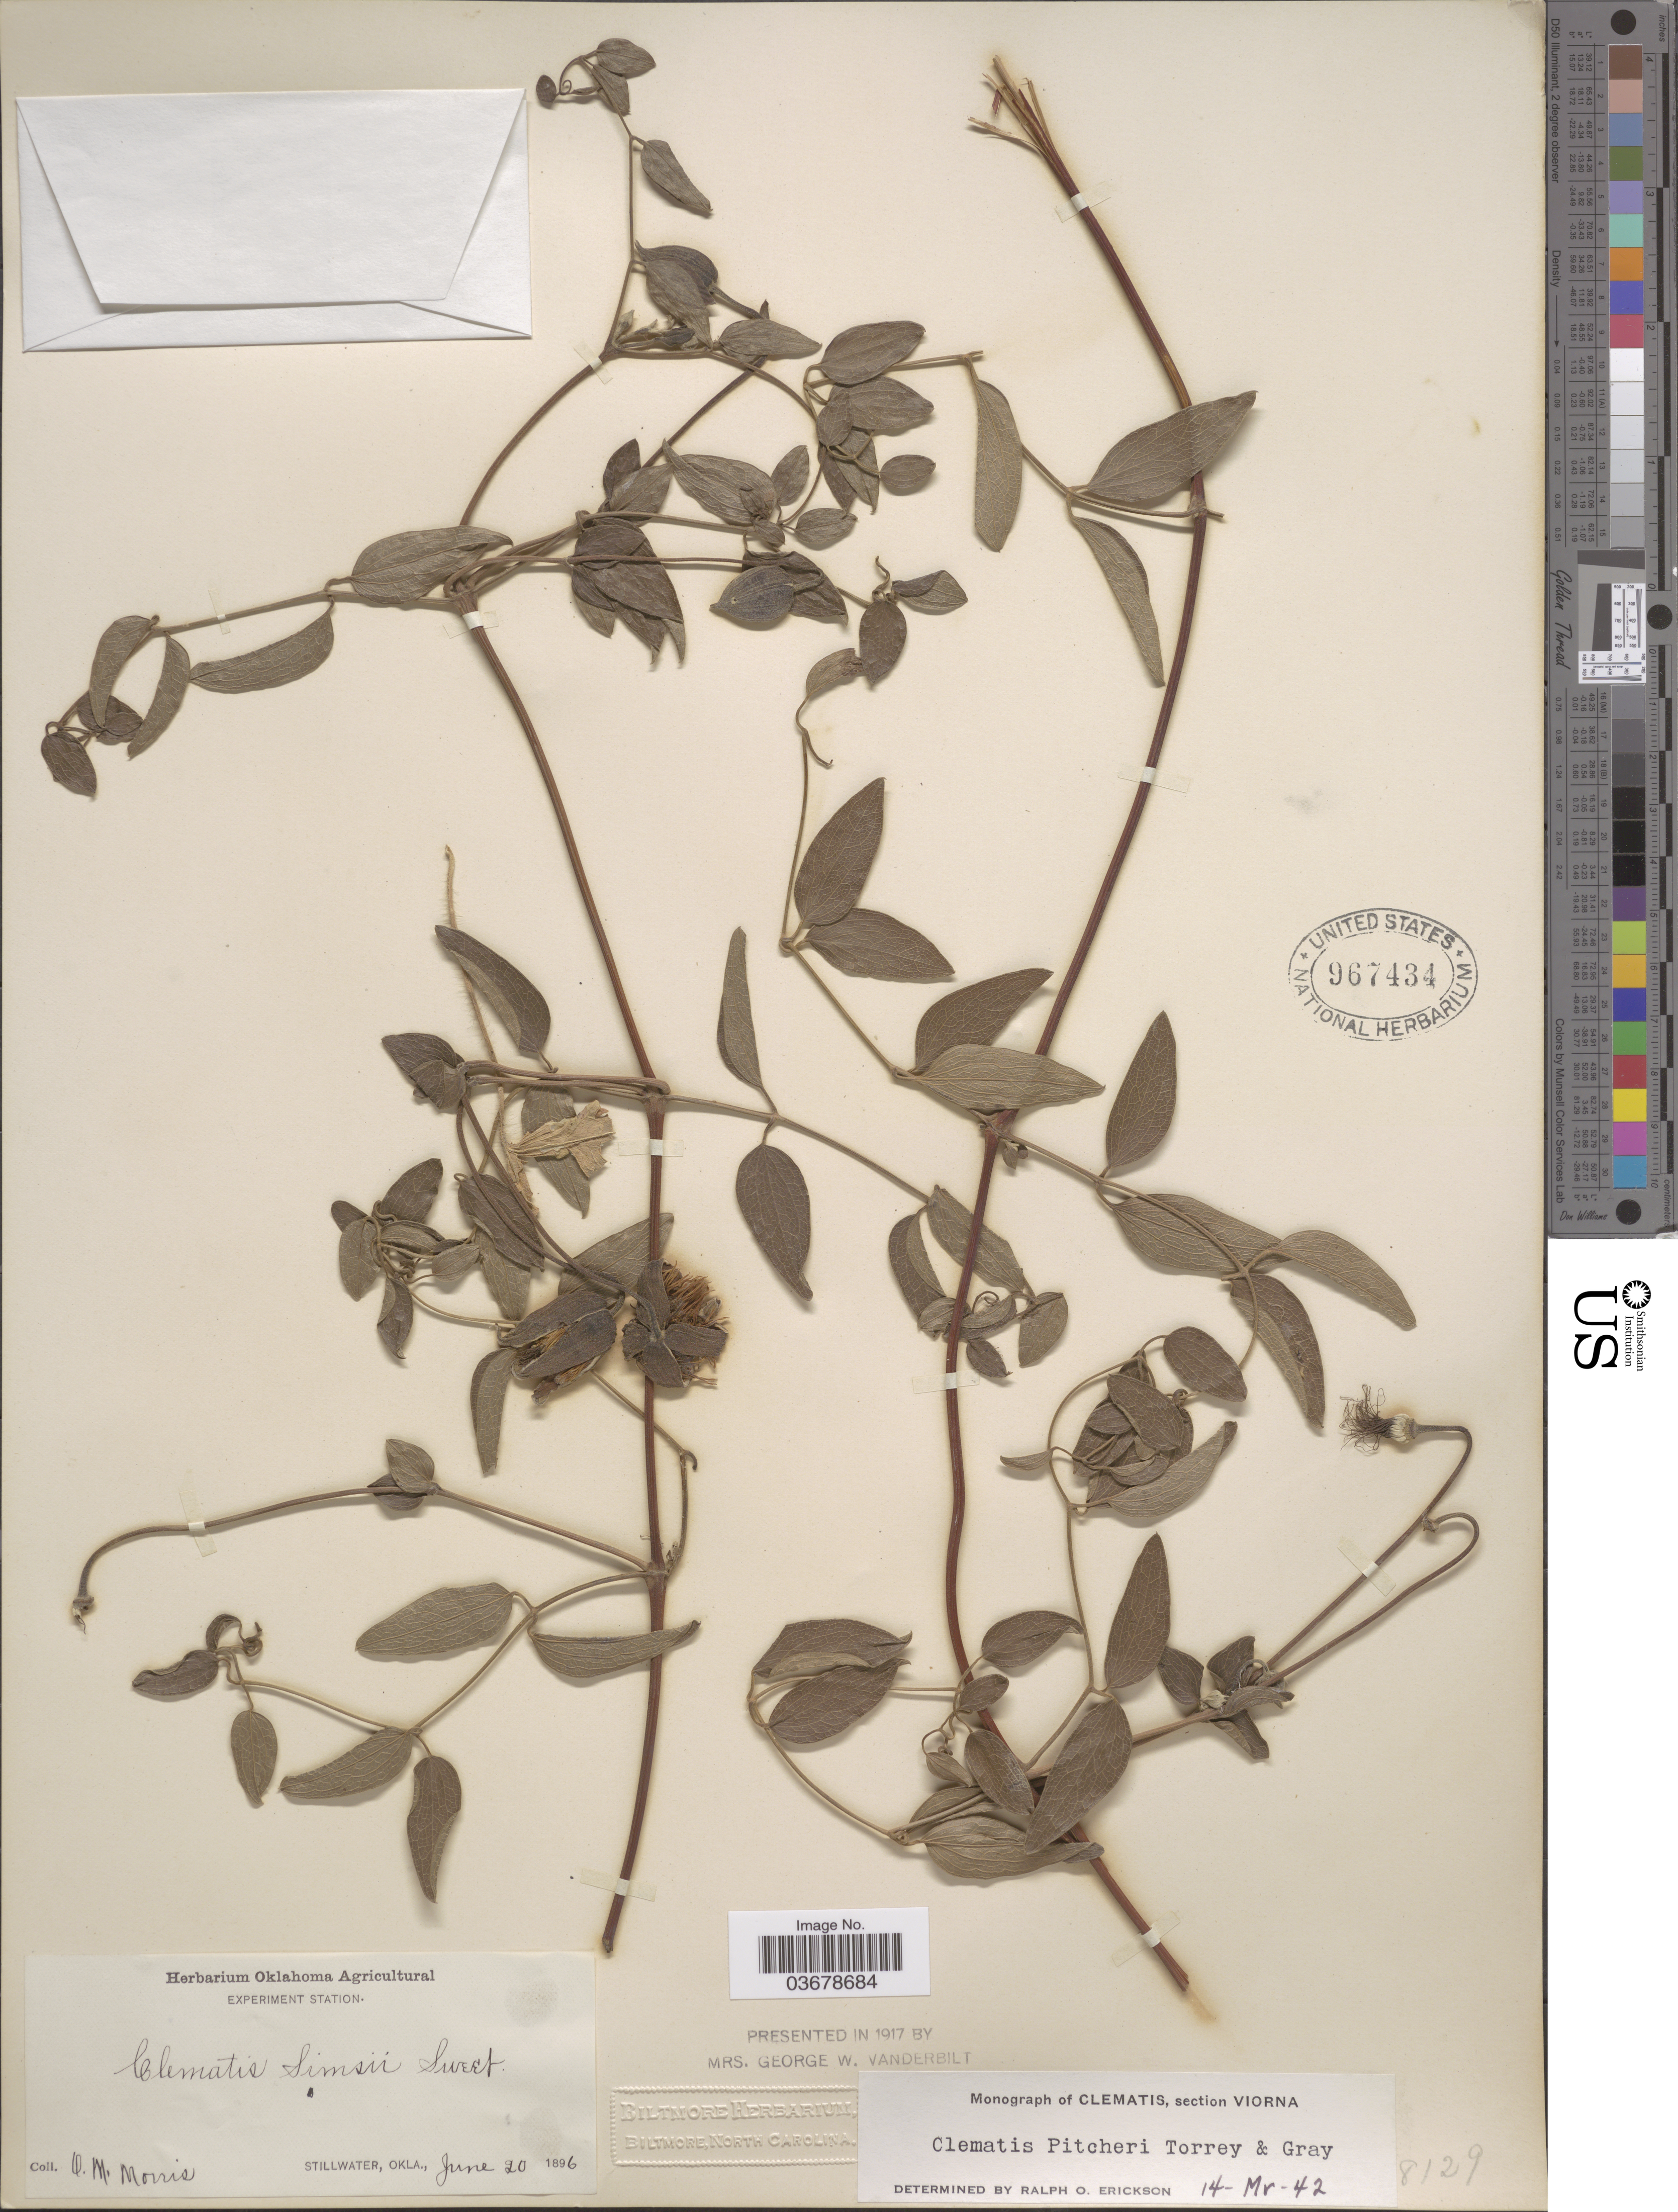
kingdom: Plantae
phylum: Tracheophyta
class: Magnoliopsida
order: Ranunculales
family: Ranunculaceae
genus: Clematis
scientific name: Clematis viorna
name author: L.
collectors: O. Morris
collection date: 1896-06-20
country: United States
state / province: Oklahoma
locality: Stillwater.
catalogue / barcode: US 967434